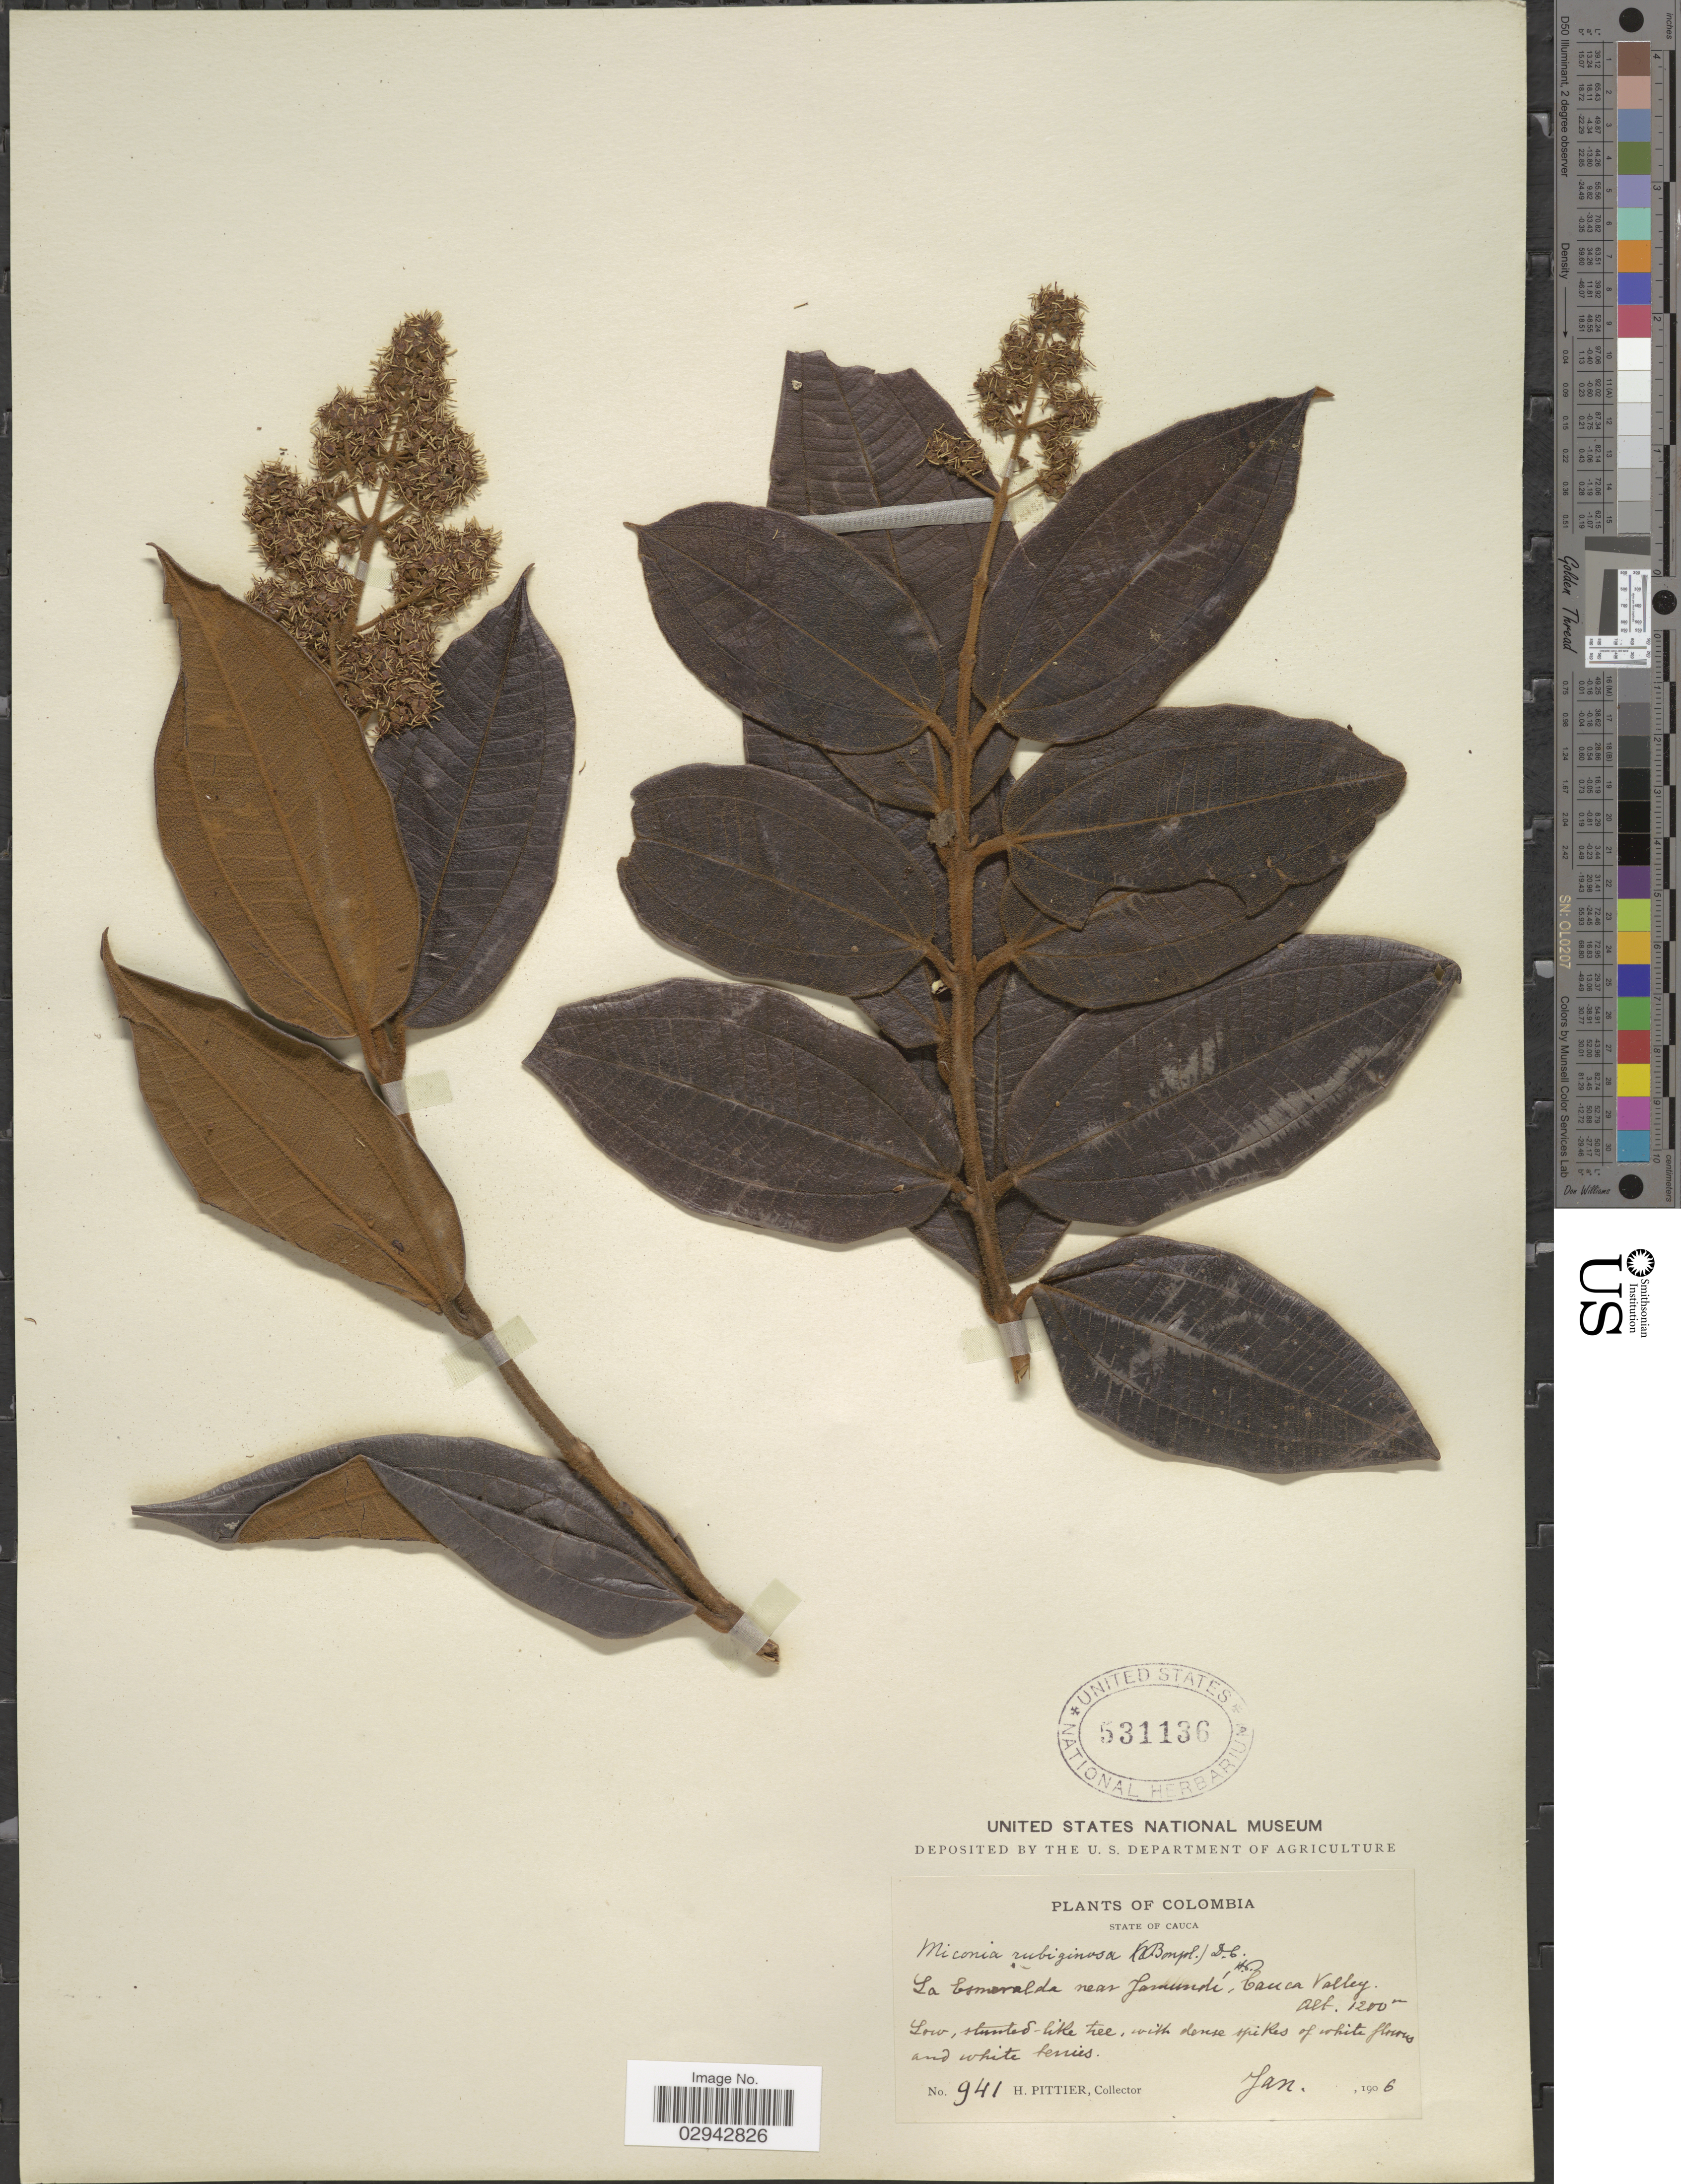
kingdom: Plantae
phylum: Tracheophyta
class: Magnoliopsida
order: Myrtales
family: Melastomataceae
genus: Miconia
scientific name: Miconia rubiginosa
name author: (Bonpl.) DC.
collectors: H. F. Pittier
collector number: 941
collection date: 1906-01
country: Colombia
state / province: Cauca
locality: La Esmeralda near Jasaundé, Cauca Valley.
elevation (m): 1200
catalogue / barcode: US 531136